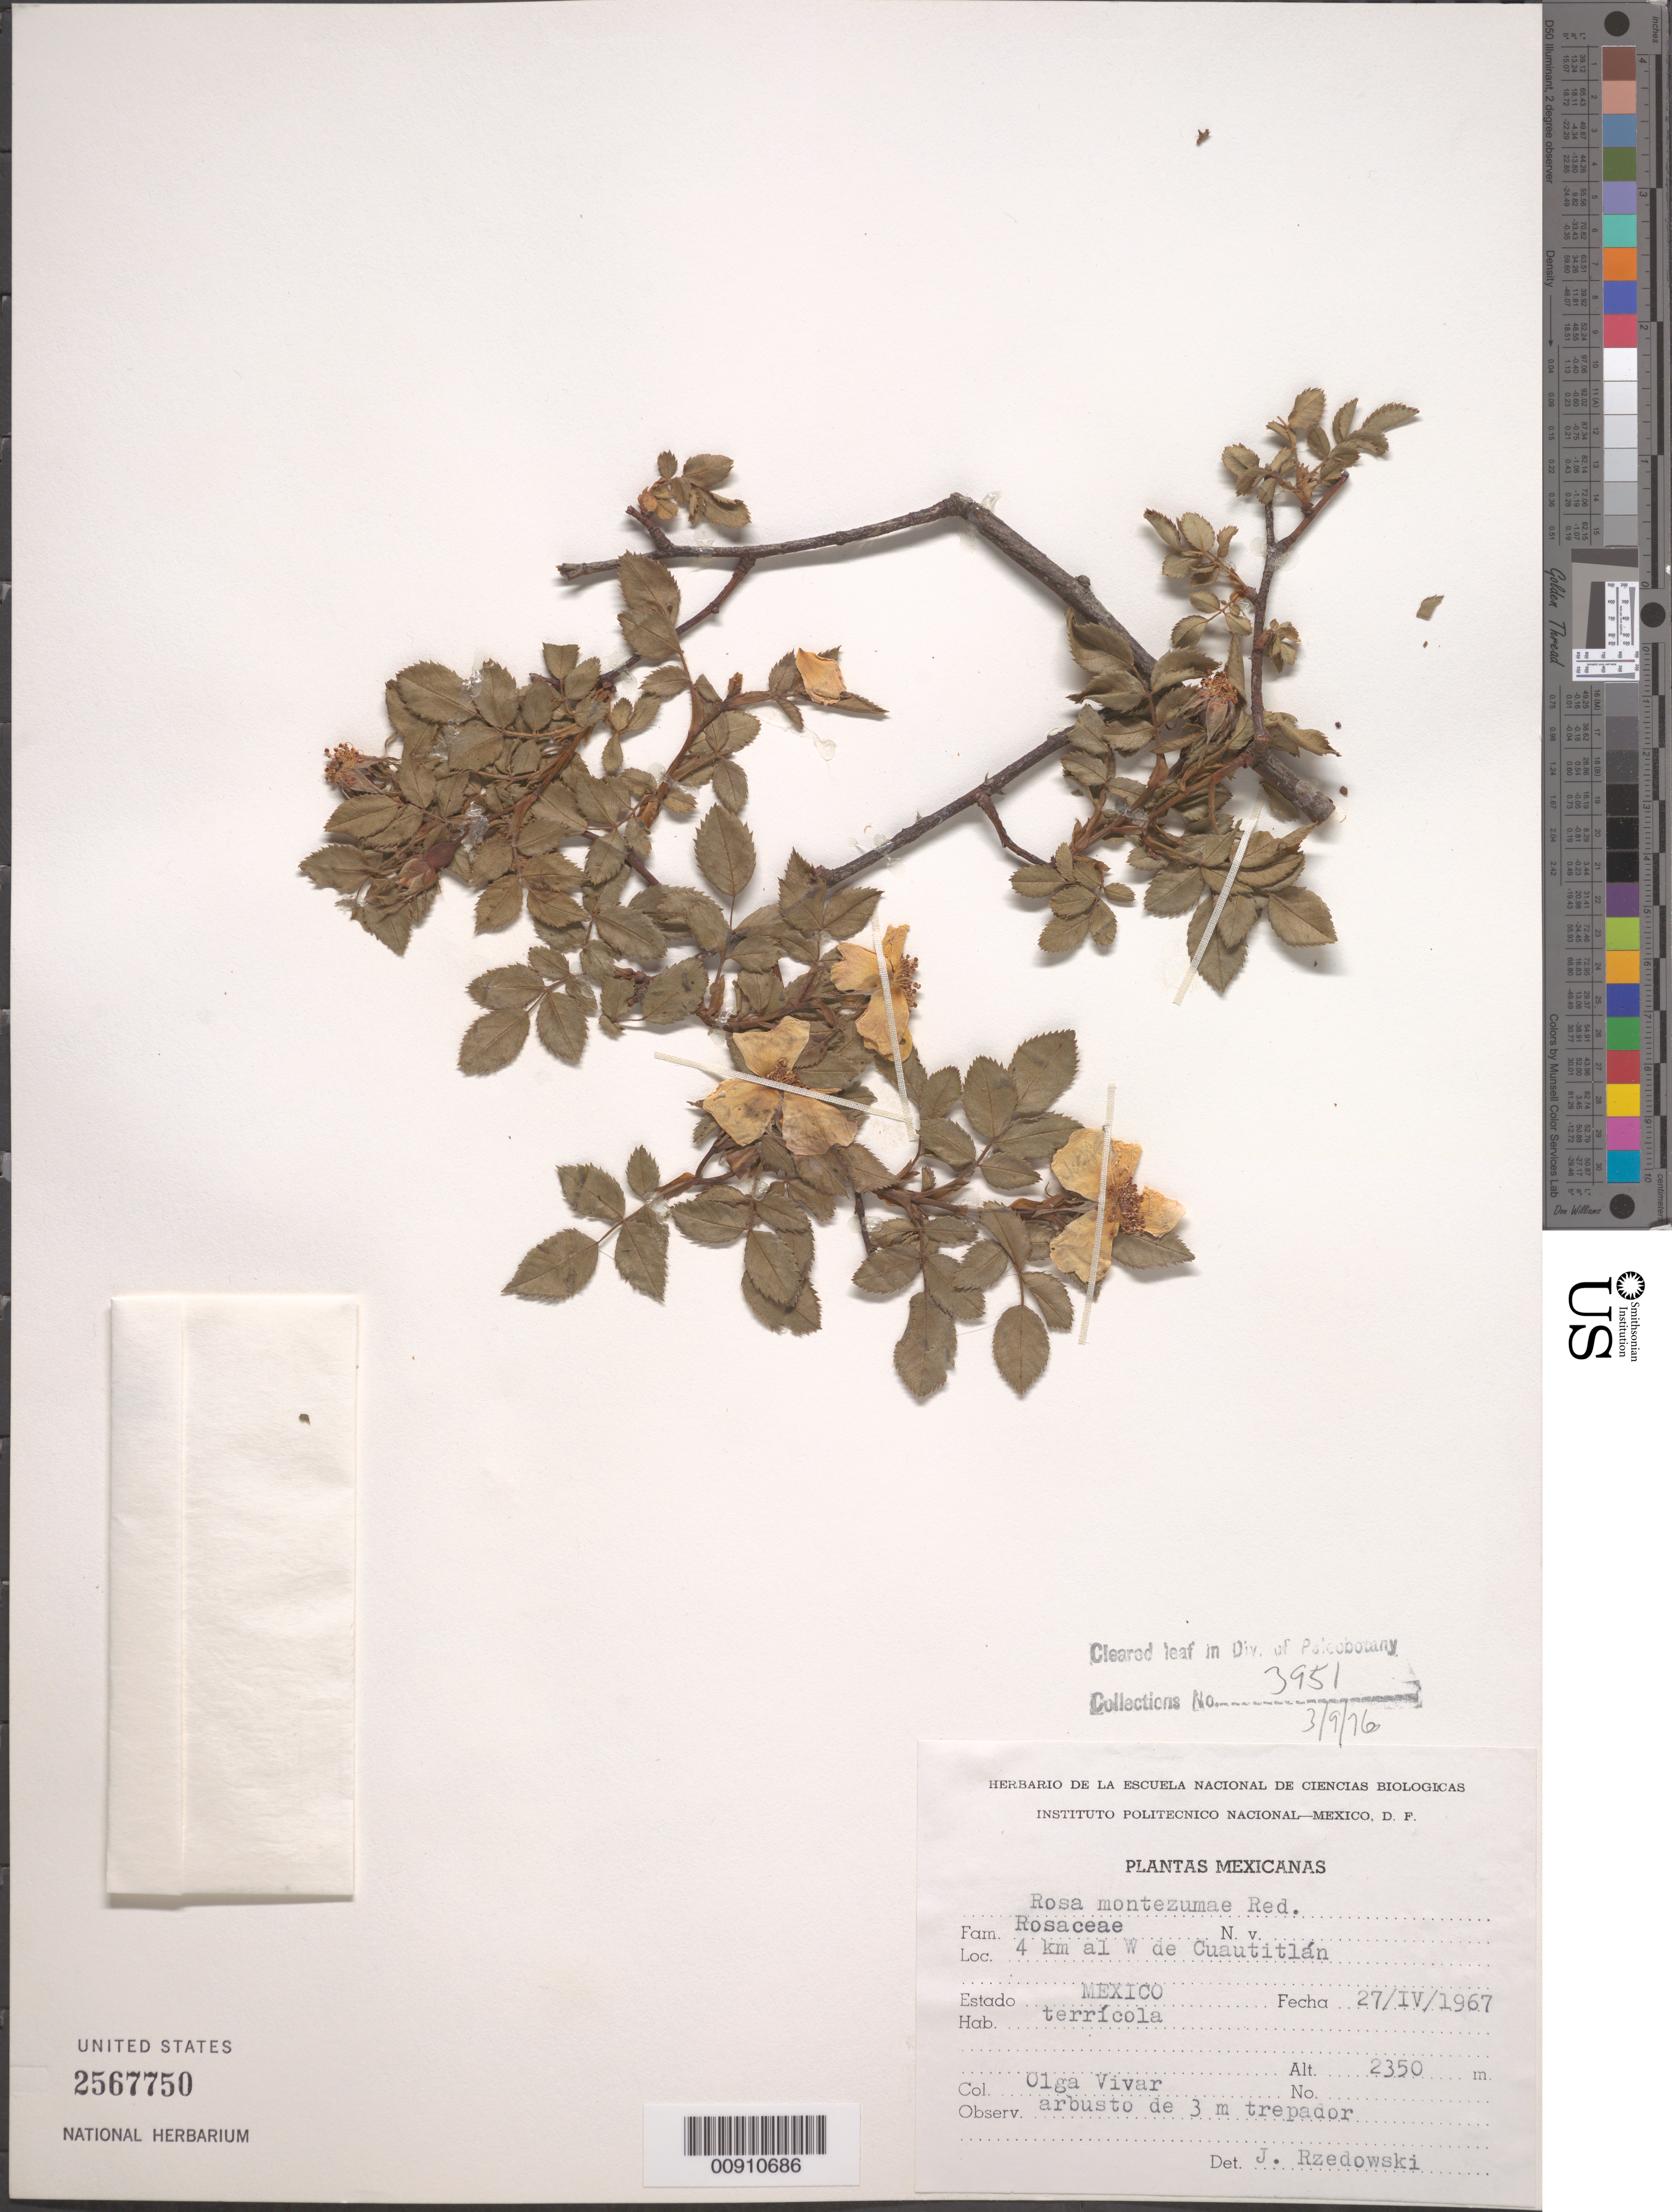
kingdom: Plantae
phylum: Tracheophyta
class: Magnoliopsida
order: Rosales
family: Rosaceae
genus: Rosa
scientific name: Rosa montezumae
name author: Humb. & Bonpl. ex Red & Thory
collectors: Vivar, O.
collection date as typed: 27 Apr 1967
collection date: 1967-04-27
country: Mexico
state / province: México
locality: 4 km. al W de Cuautitlán, Estado de México.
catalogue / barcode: US 2567750